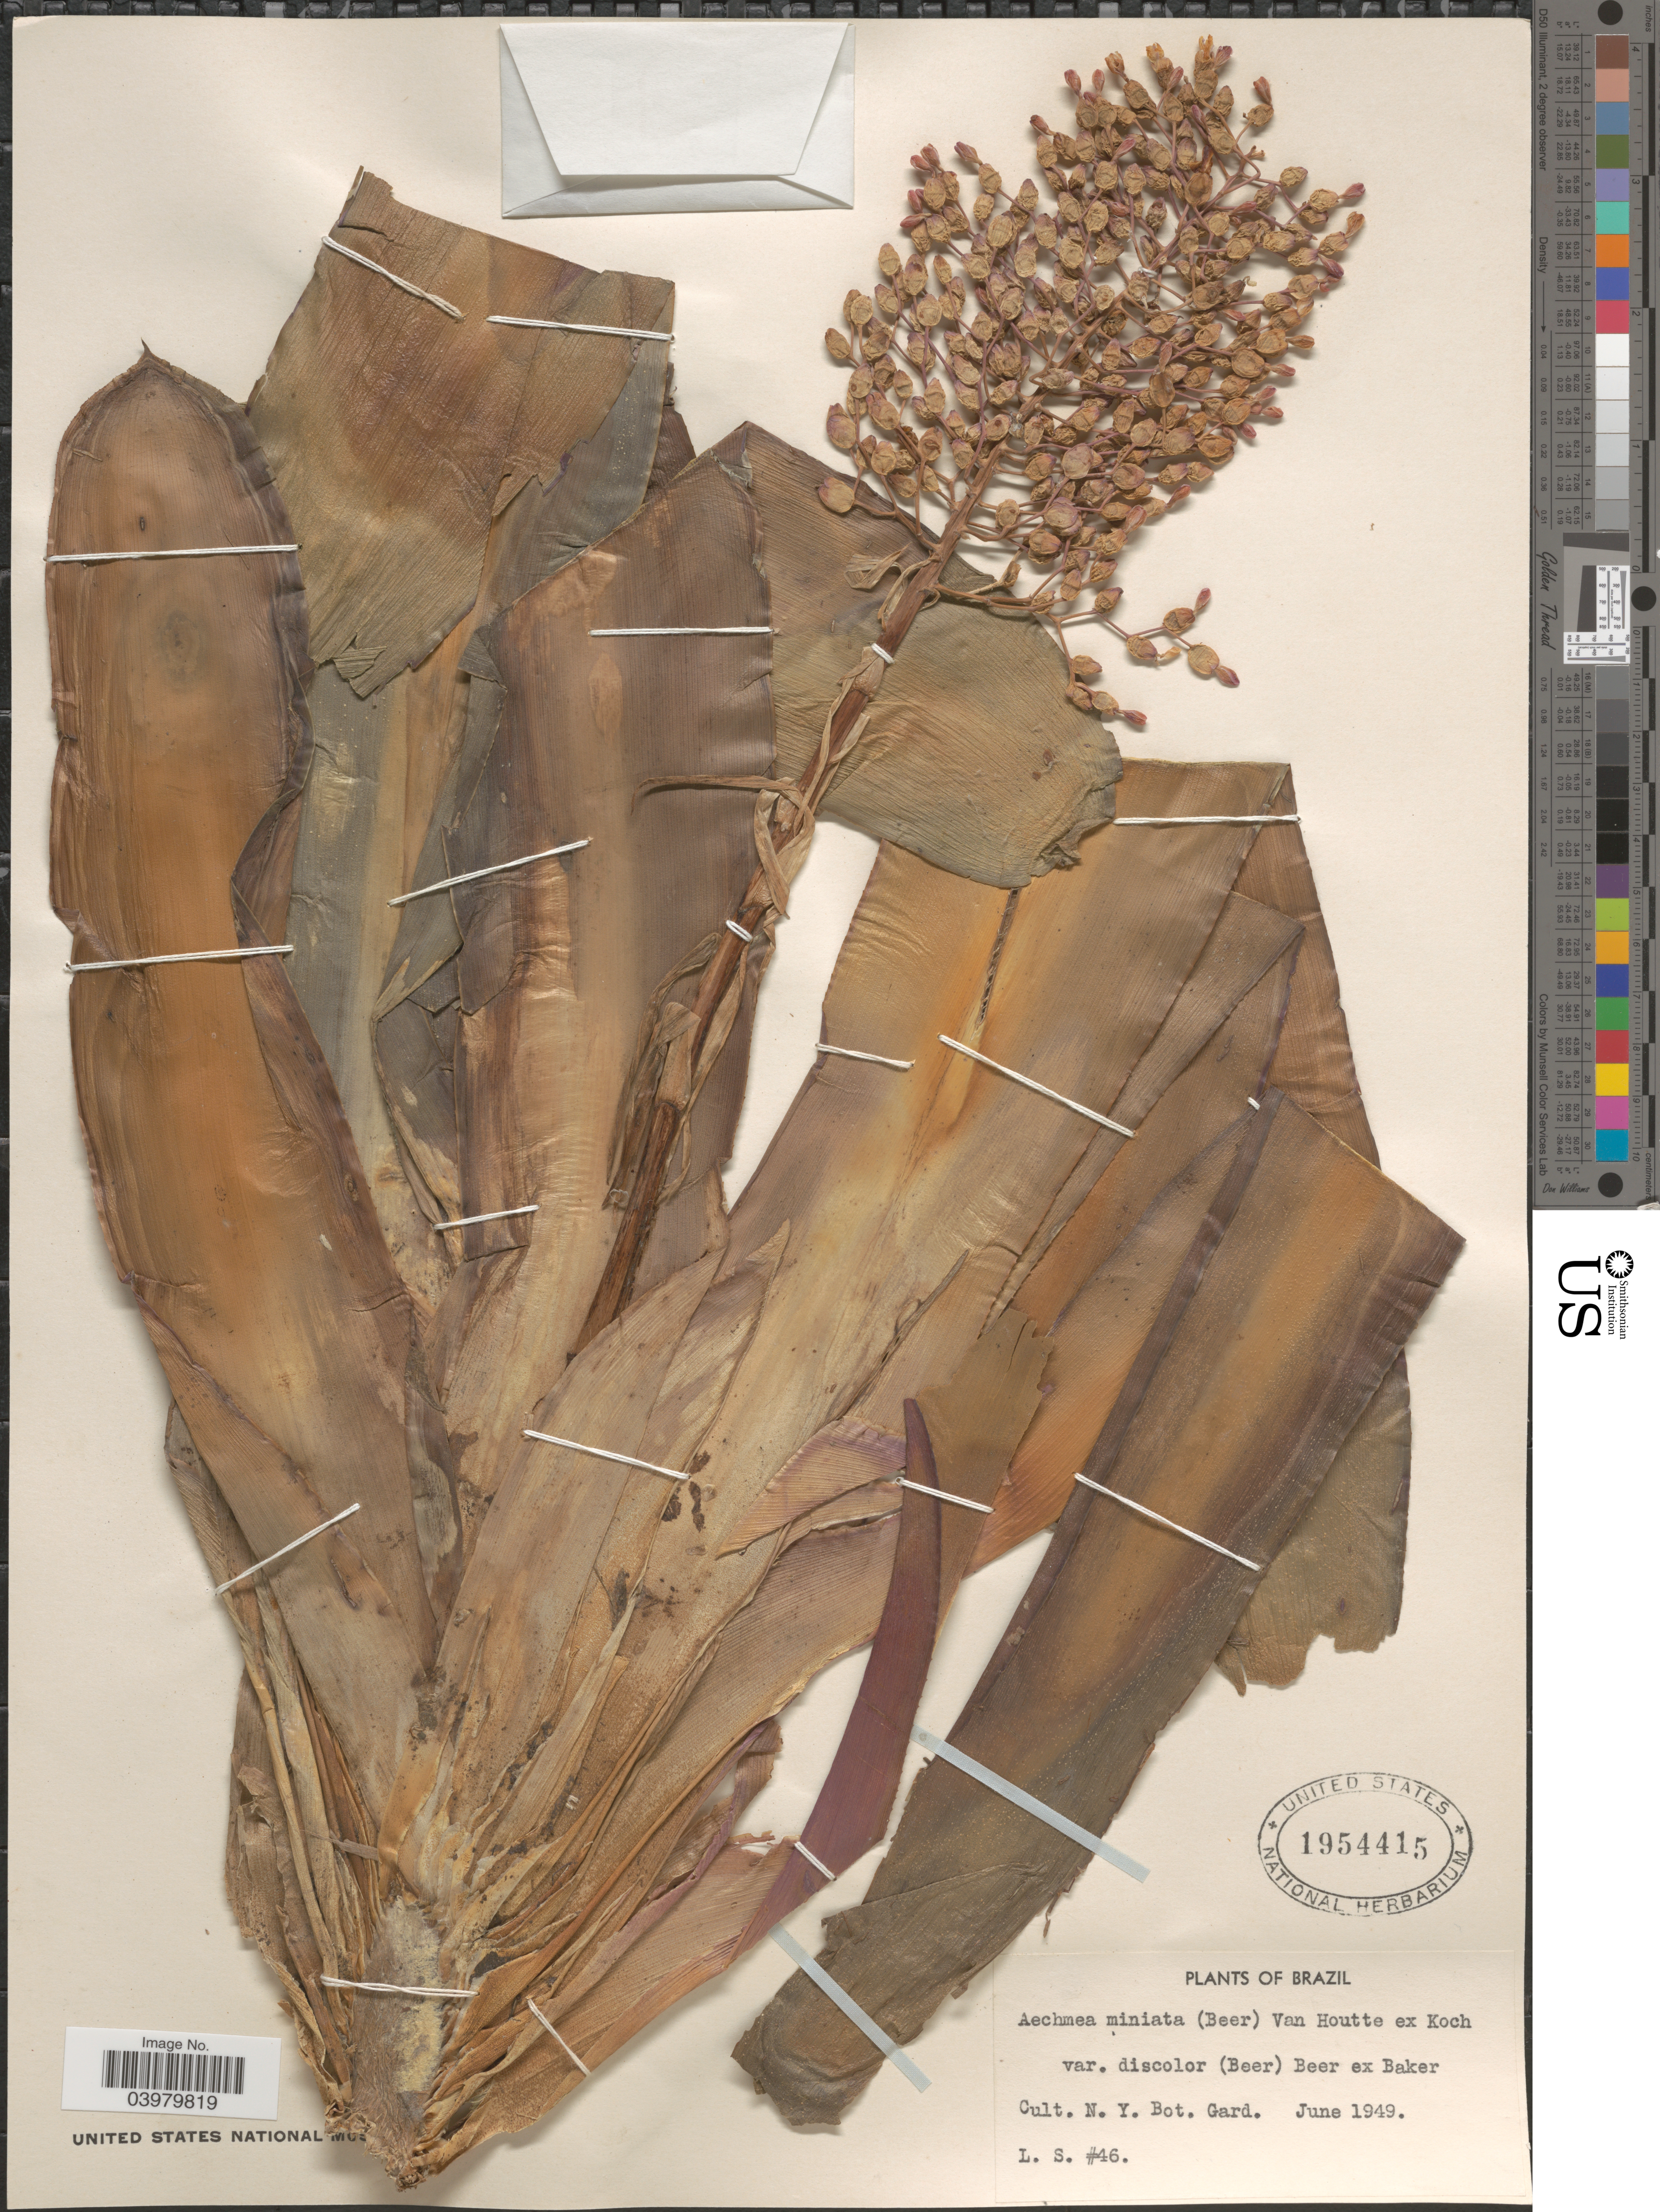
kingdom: Plantae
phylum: Tracheophyta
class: Liliopsida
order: Poales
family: Bromeliaceae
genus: Aechmea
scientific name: Aechmea miniata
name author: (Beer) Baker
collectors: L. S.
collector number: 46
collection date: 1949-06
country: United States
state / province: New York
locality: Cult. N.Y. Bot. Gard.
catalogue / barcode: US 1954415